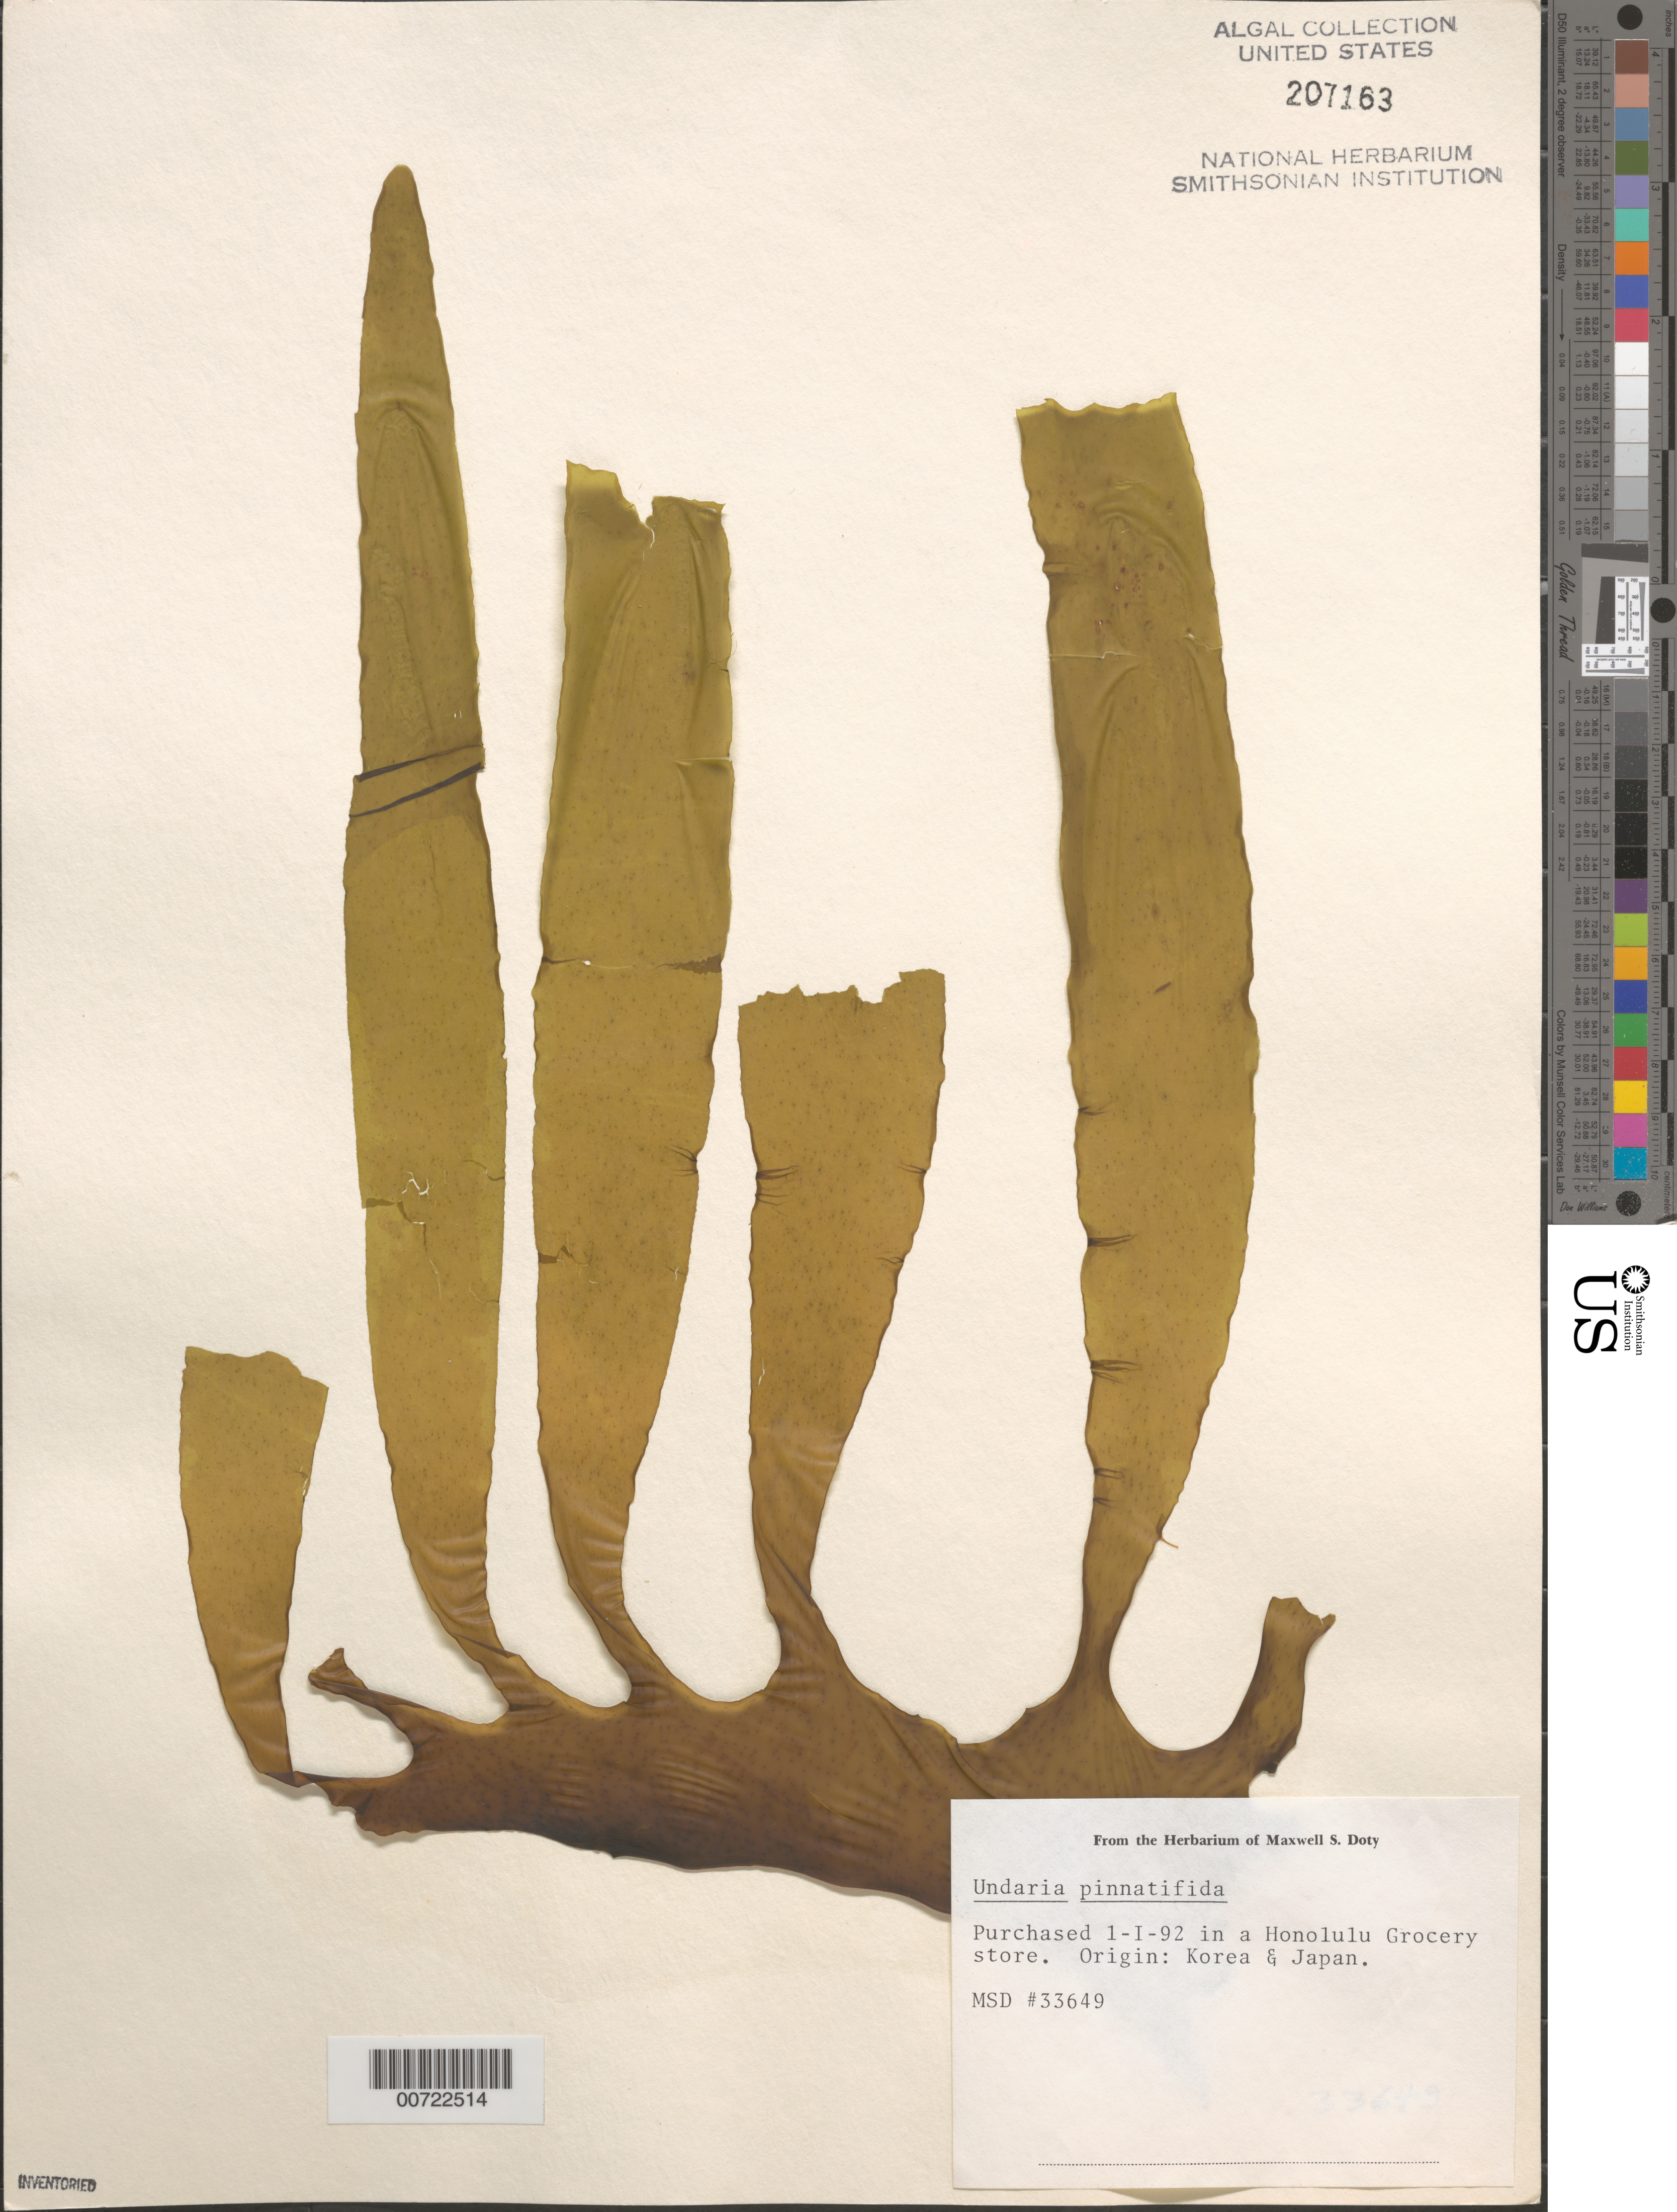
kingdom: Chromista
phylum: Ochrophyta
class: Phaeophyceae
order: Laminariales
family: Alariaceae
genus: Undaria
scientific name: Undaria pinnatifida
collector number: MSD 33649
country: Japan / Korea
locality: Purchased in a Honolulu grocery store, 1 January 1992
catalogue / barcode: US 207163